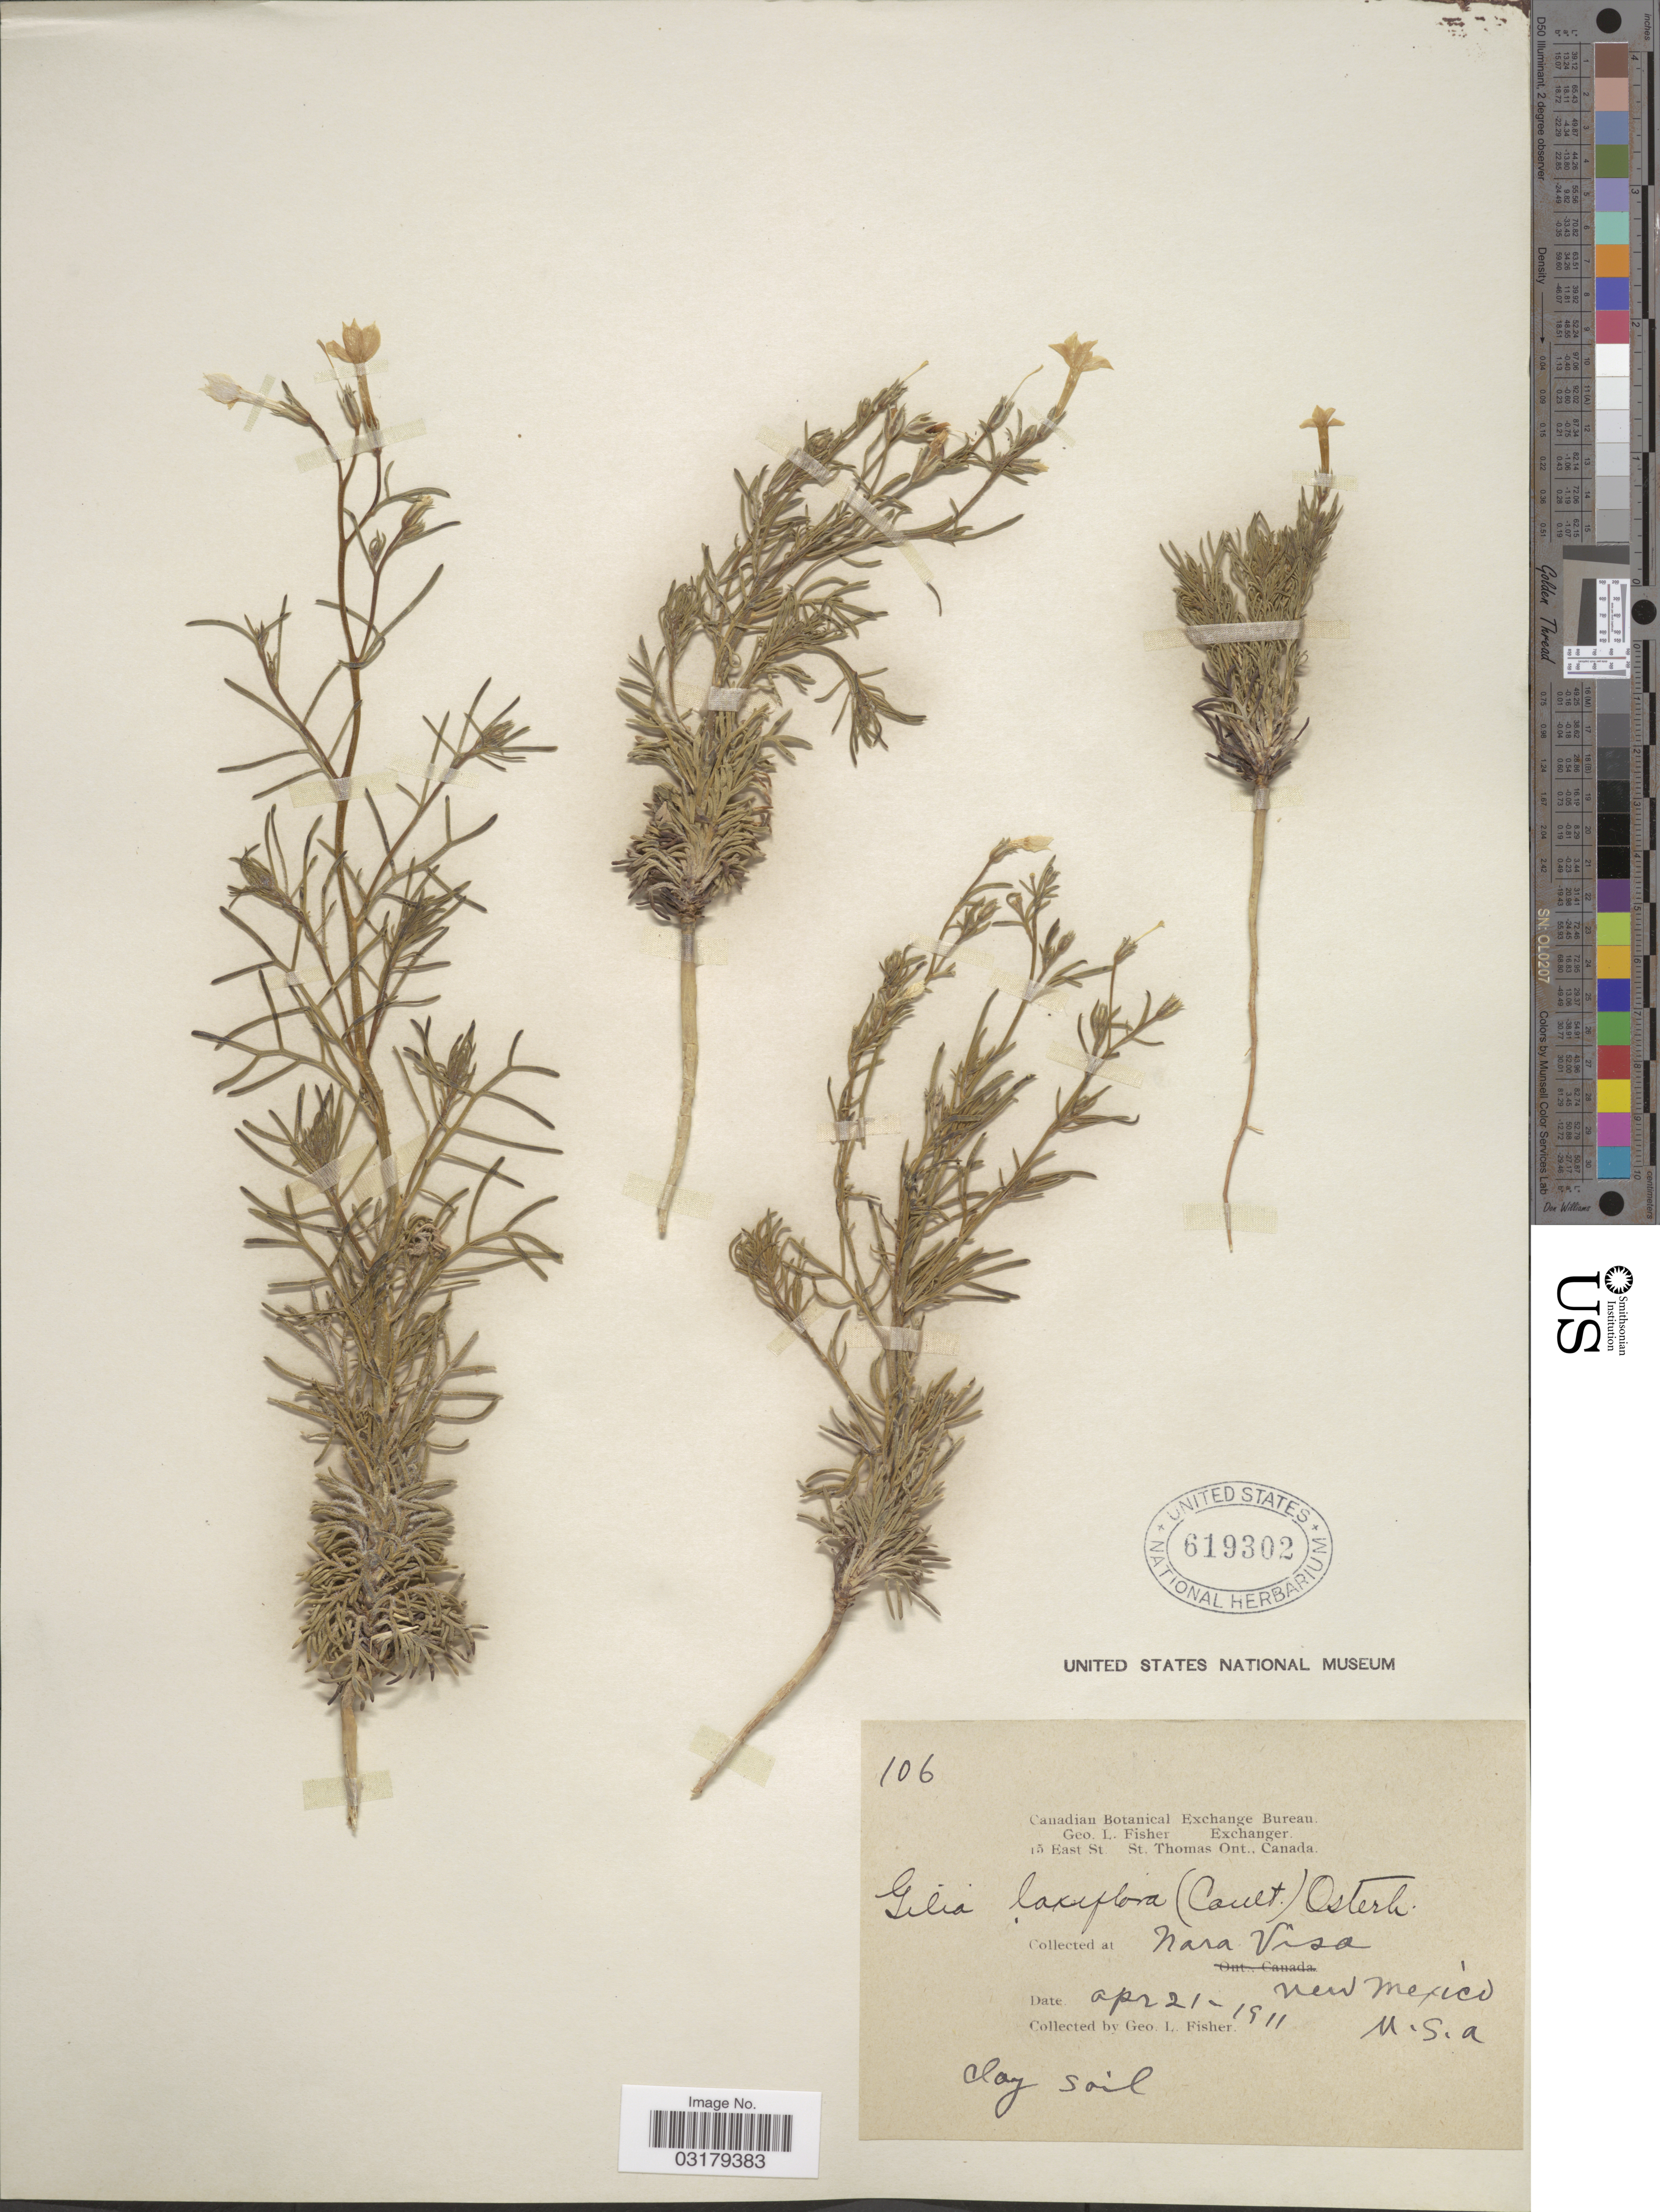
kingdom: Plantae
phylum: Tracheophyta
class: Magnoliopsida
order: Ericales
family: Polemoniaceae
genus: Ipomopsis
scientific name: Ipomopsis laxiflora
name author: (J.M. Coult.) V.E. Grant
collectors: G. L. Fisher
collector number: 106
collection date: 1911-04-21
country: United States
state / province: New Mexico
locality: Nara Visa.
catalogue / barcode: US 619302